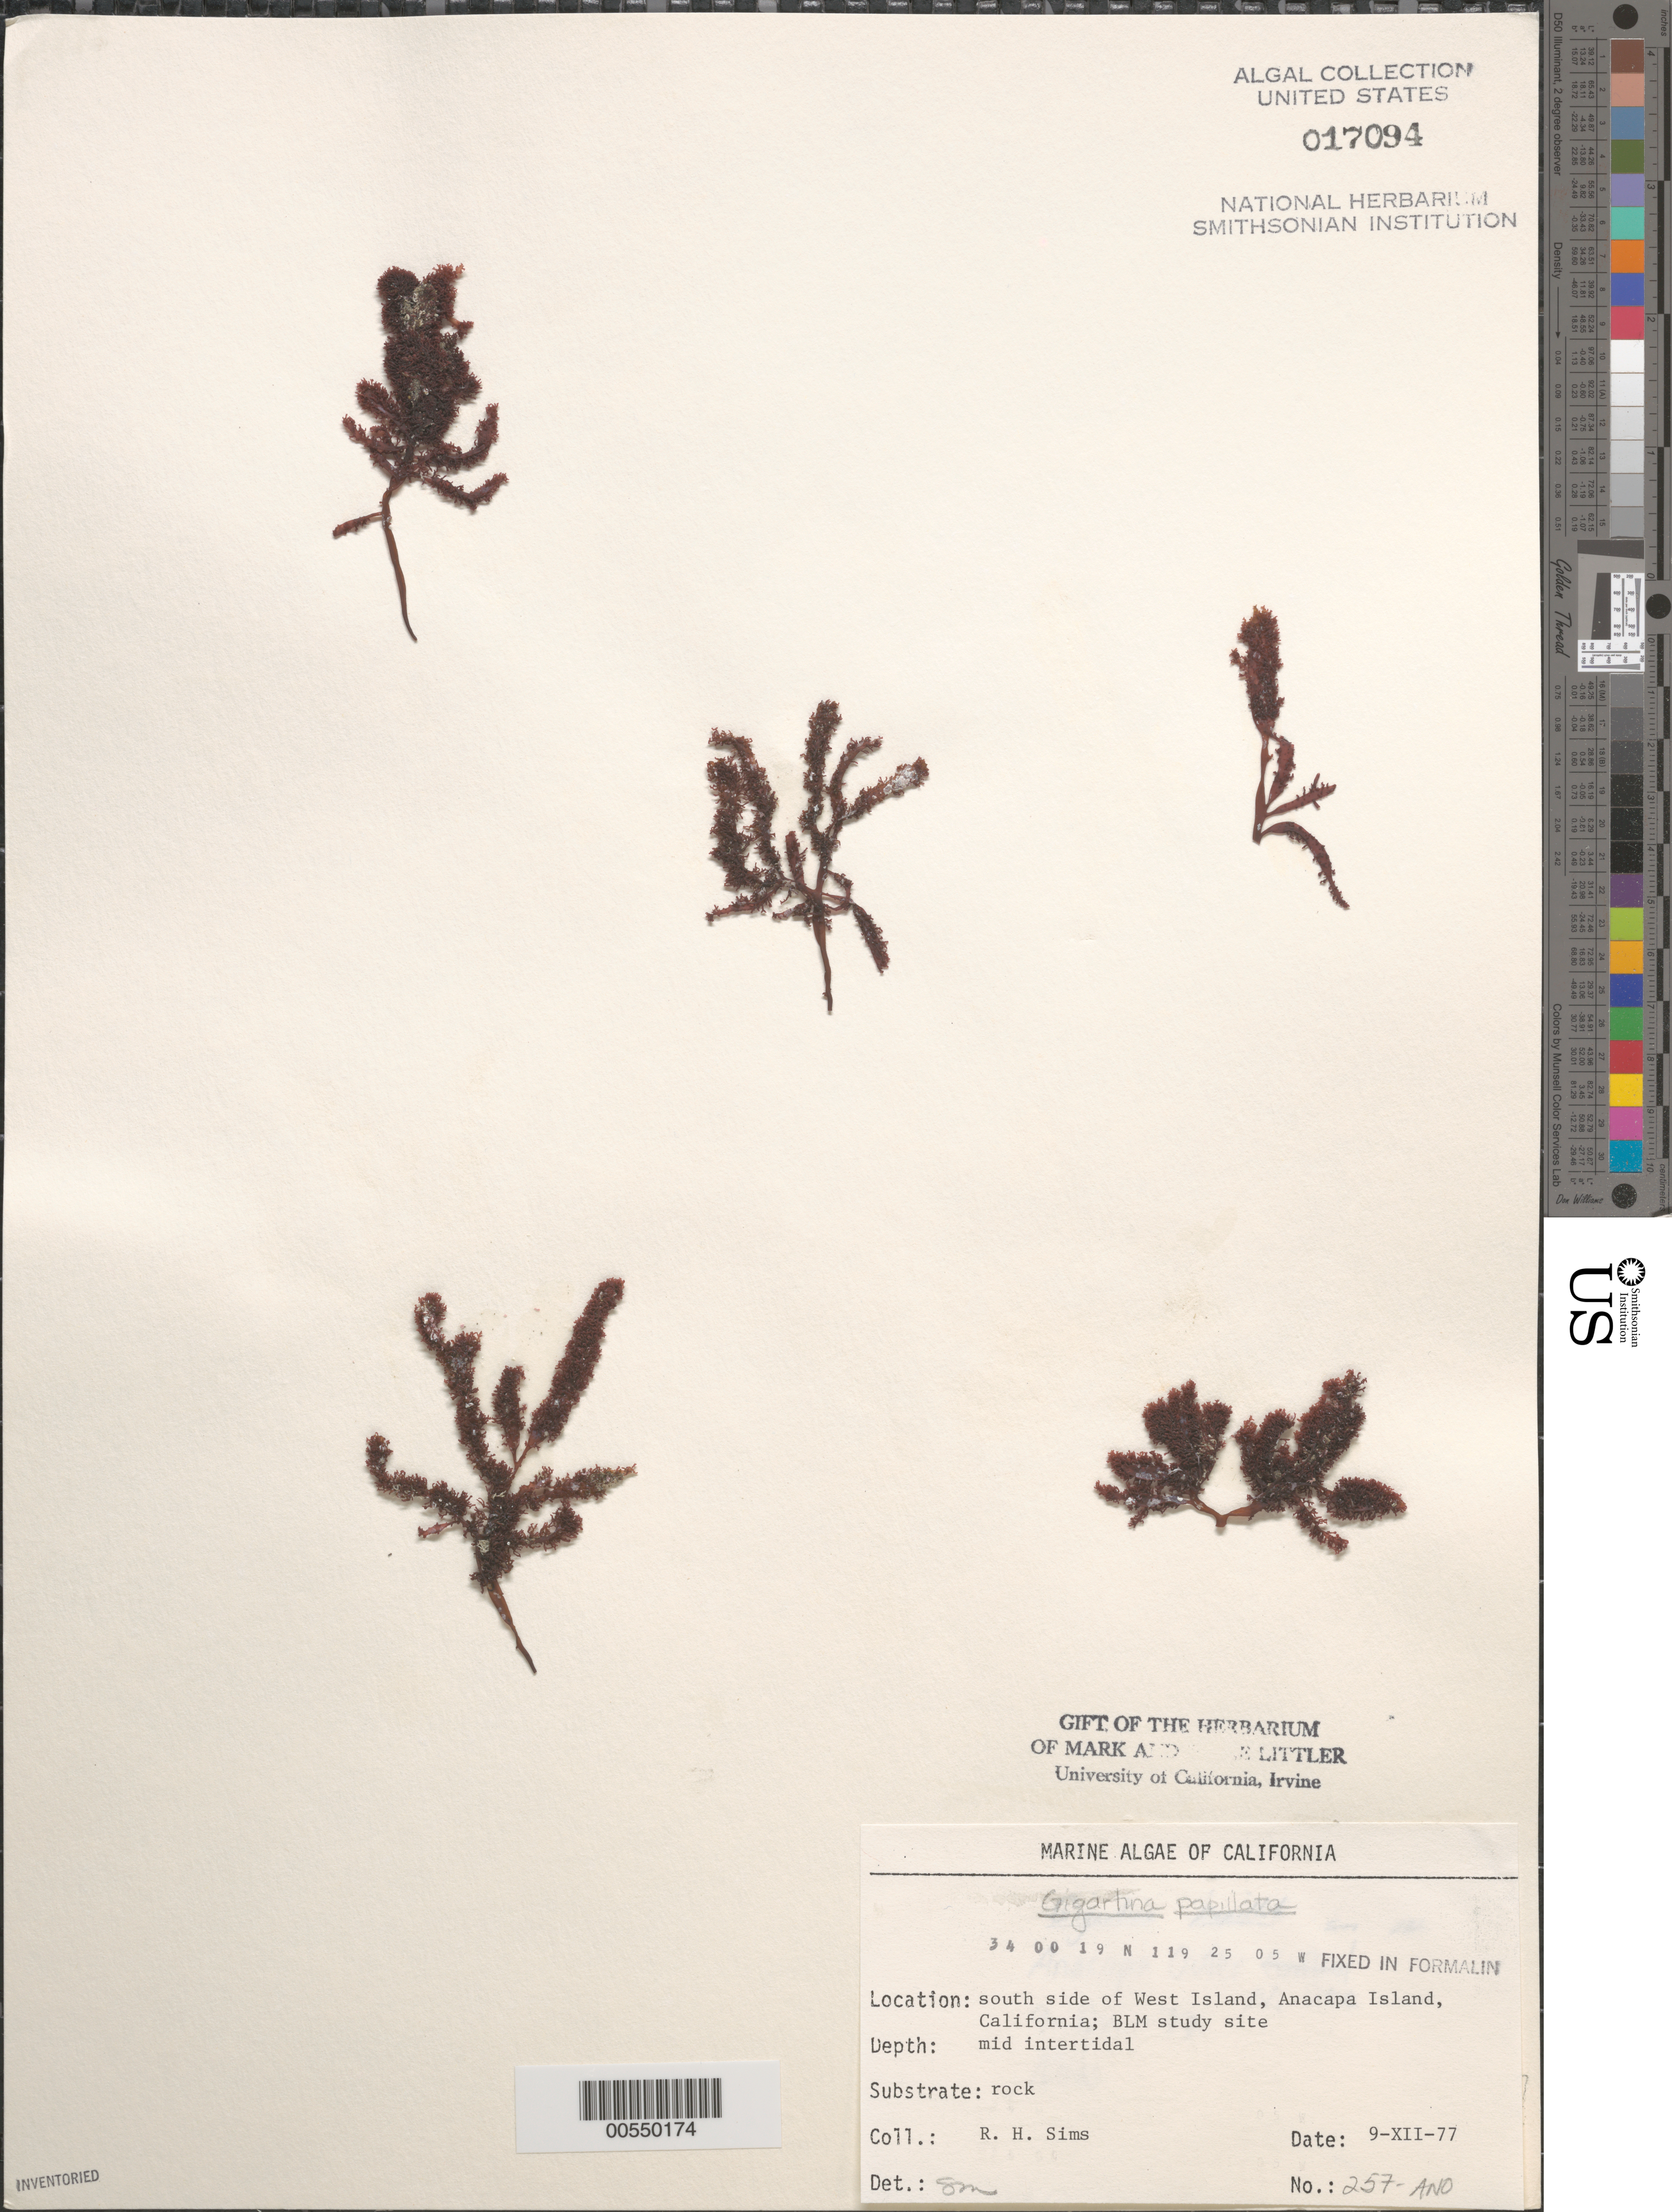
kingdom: Plantae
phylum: Rhodophyta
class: Florideophyceae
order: Gigartinales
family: Phyllophoraceae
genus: Mastocarpus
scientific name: Mastocarpus papillatus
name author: (C. Agardh) Kütz.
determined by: Algae name updating Project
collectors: R. H. Sims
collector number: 257-ANO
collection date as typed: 09 Dec 1977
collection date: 1977-12-09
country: United States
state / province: California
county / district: Ventura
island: Anacapa Island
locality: South side of west island, near Cat Rock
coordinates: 34 00 19 N, 119 25 05 W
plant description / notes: BLM-SOCALBIGHT Rocky Intertidal Survey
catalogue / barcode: US 17094